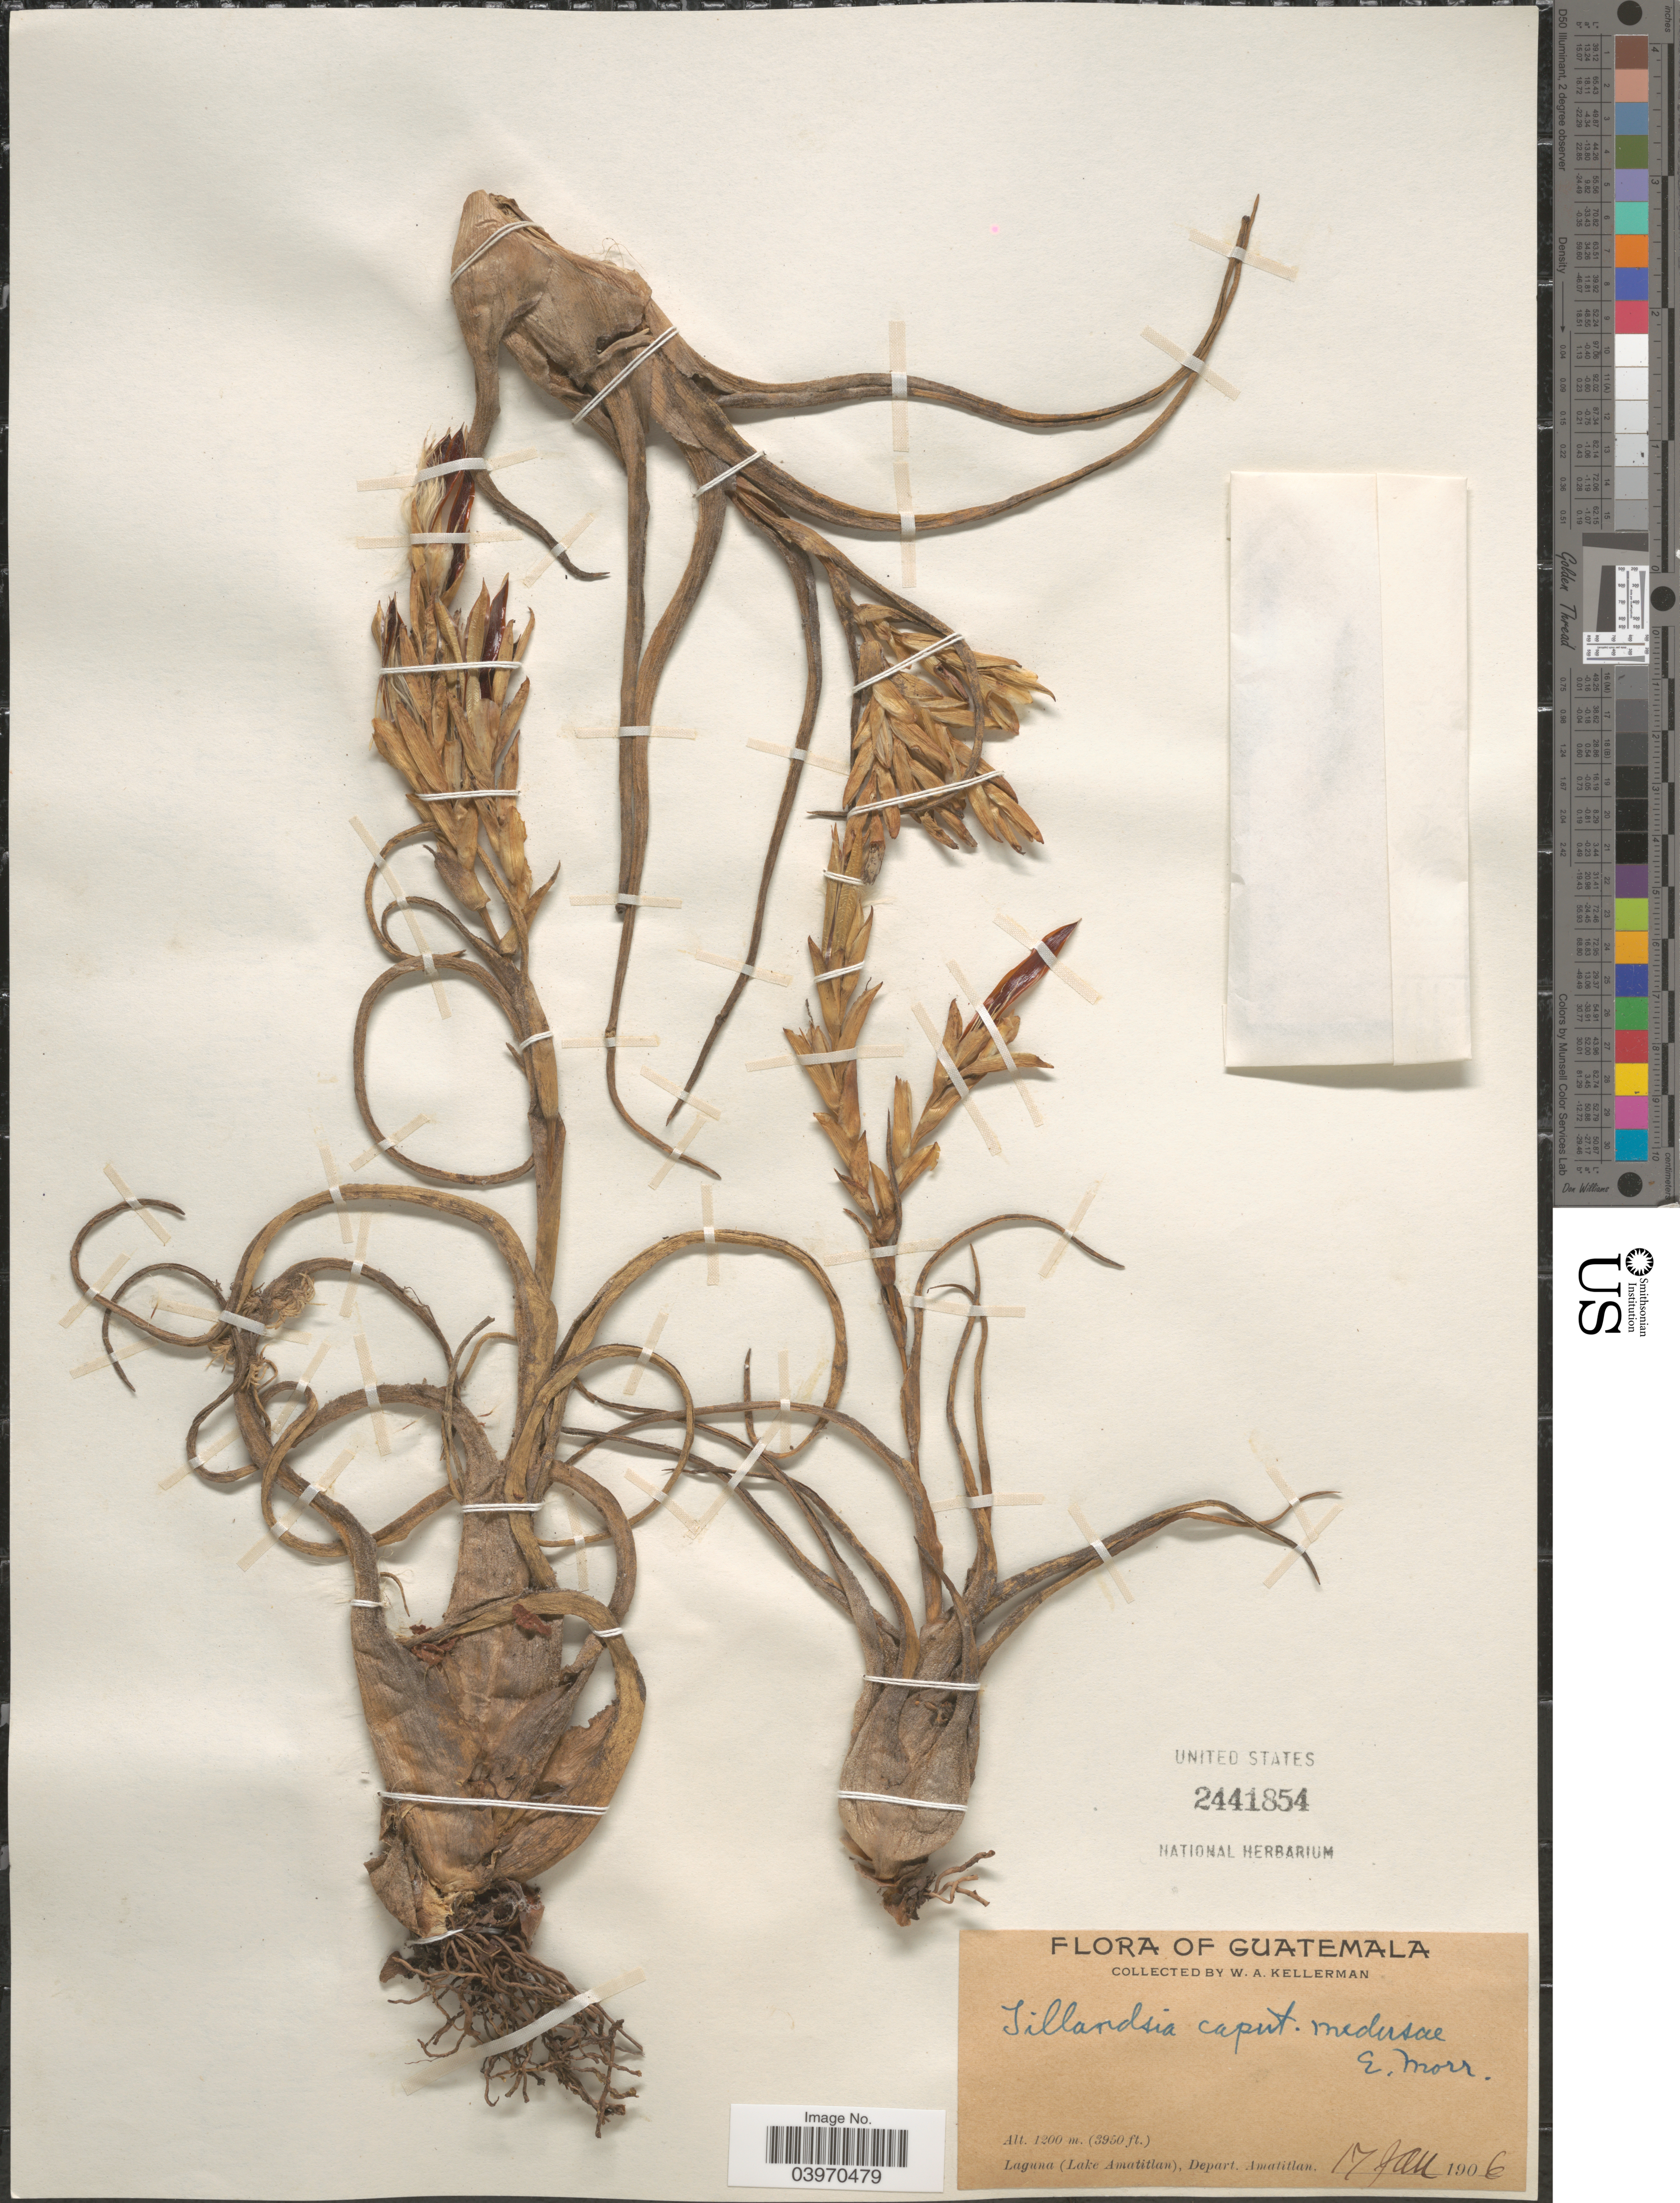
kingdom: Plantae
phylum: Tracheophyta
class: Liliopsida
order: Poales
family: Bromeliaceae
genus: Tillandsia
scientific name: Tillandsia caput-medusae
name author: É. Morren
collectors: W. Kellerman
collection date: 1906-01-17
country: Guatemala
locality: Laguna (Lake Amatitlan), Depart. Amatitlan.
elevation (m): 1200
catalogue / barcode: US 2441854